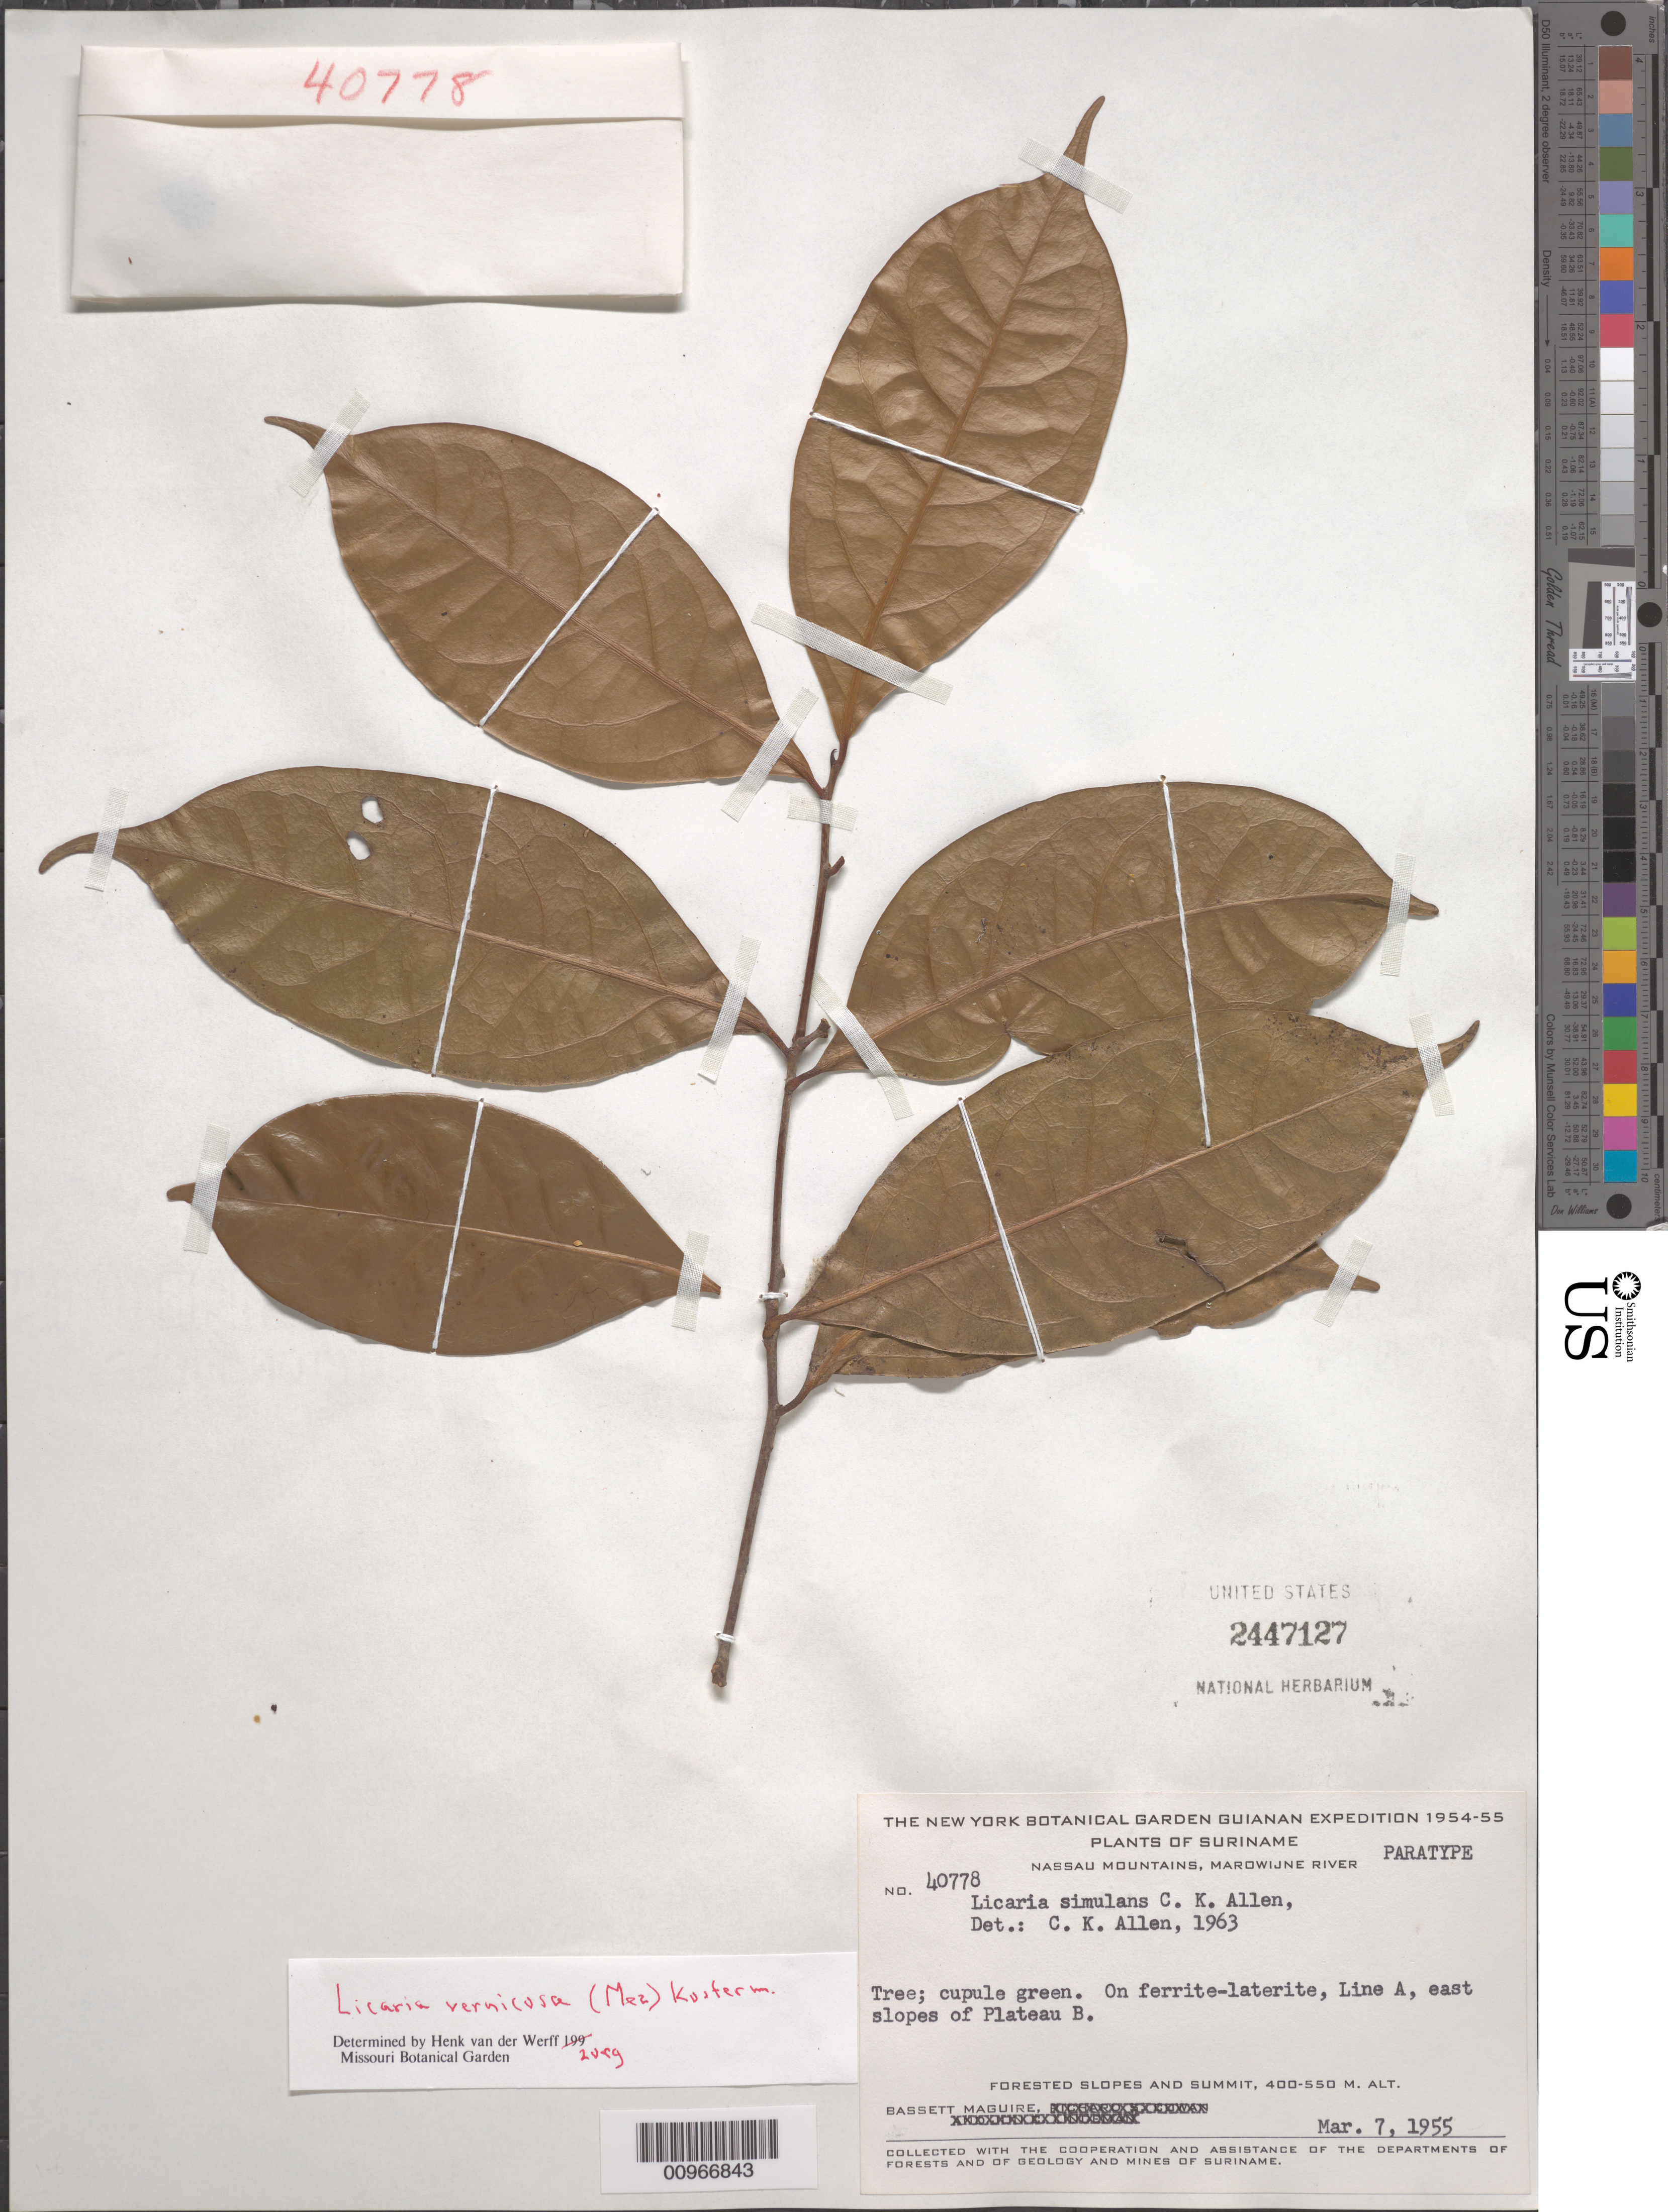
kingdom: Plantae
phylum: Tracheophyta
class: Magnoliopsida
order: Laurales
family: Lauraceae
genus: Licaria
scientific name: Licaria vernicosa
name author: (Mez) Kosterm.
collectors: B. Maguire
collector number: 40778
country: Suriname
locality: Nassau mountains, Marowijne River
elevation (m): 400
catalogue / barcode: US 2447127